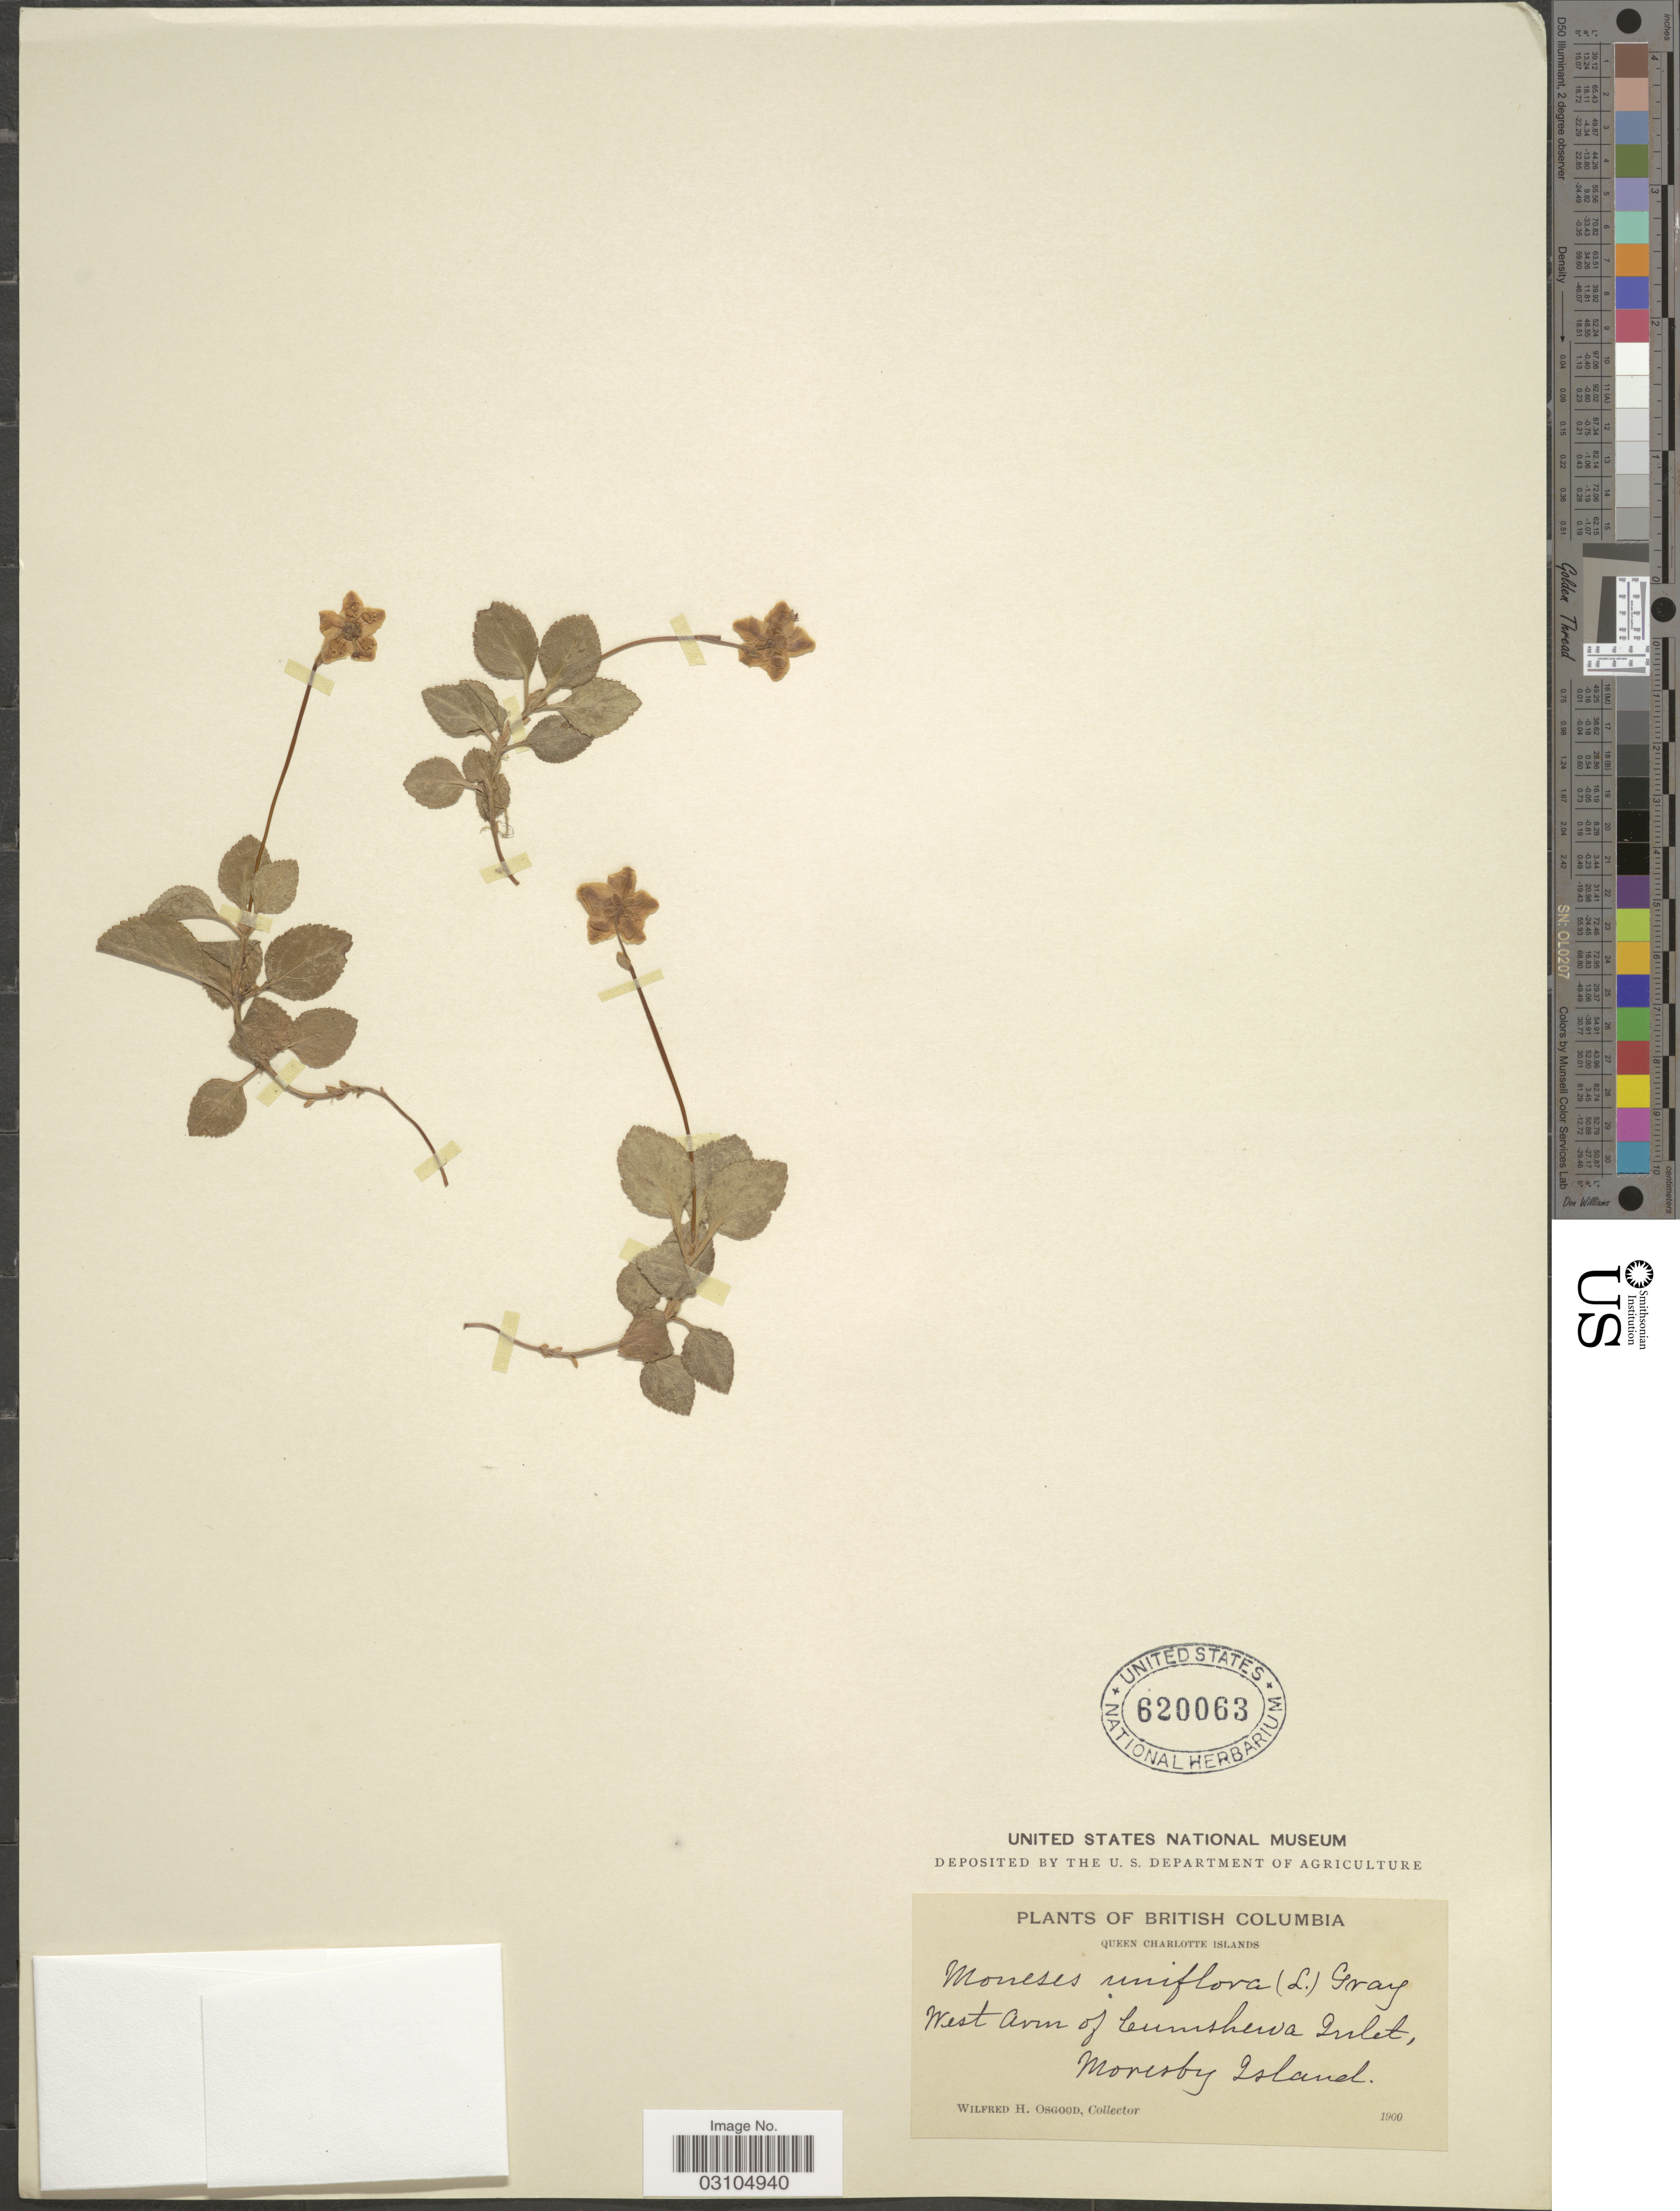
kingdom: Plantae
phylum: Tracheophyta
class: Magnoliopsida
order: Ericales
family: Ericaceae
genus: Moneses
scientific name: Moneses uniflora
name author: (L.) A. Gray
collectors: W. Osgood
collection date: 1900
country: Canada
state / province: British Columbia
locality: Queen Charlotte Islands, West Arm of Cumshewa Inlet, Moresby Island.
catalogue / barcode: US 620063